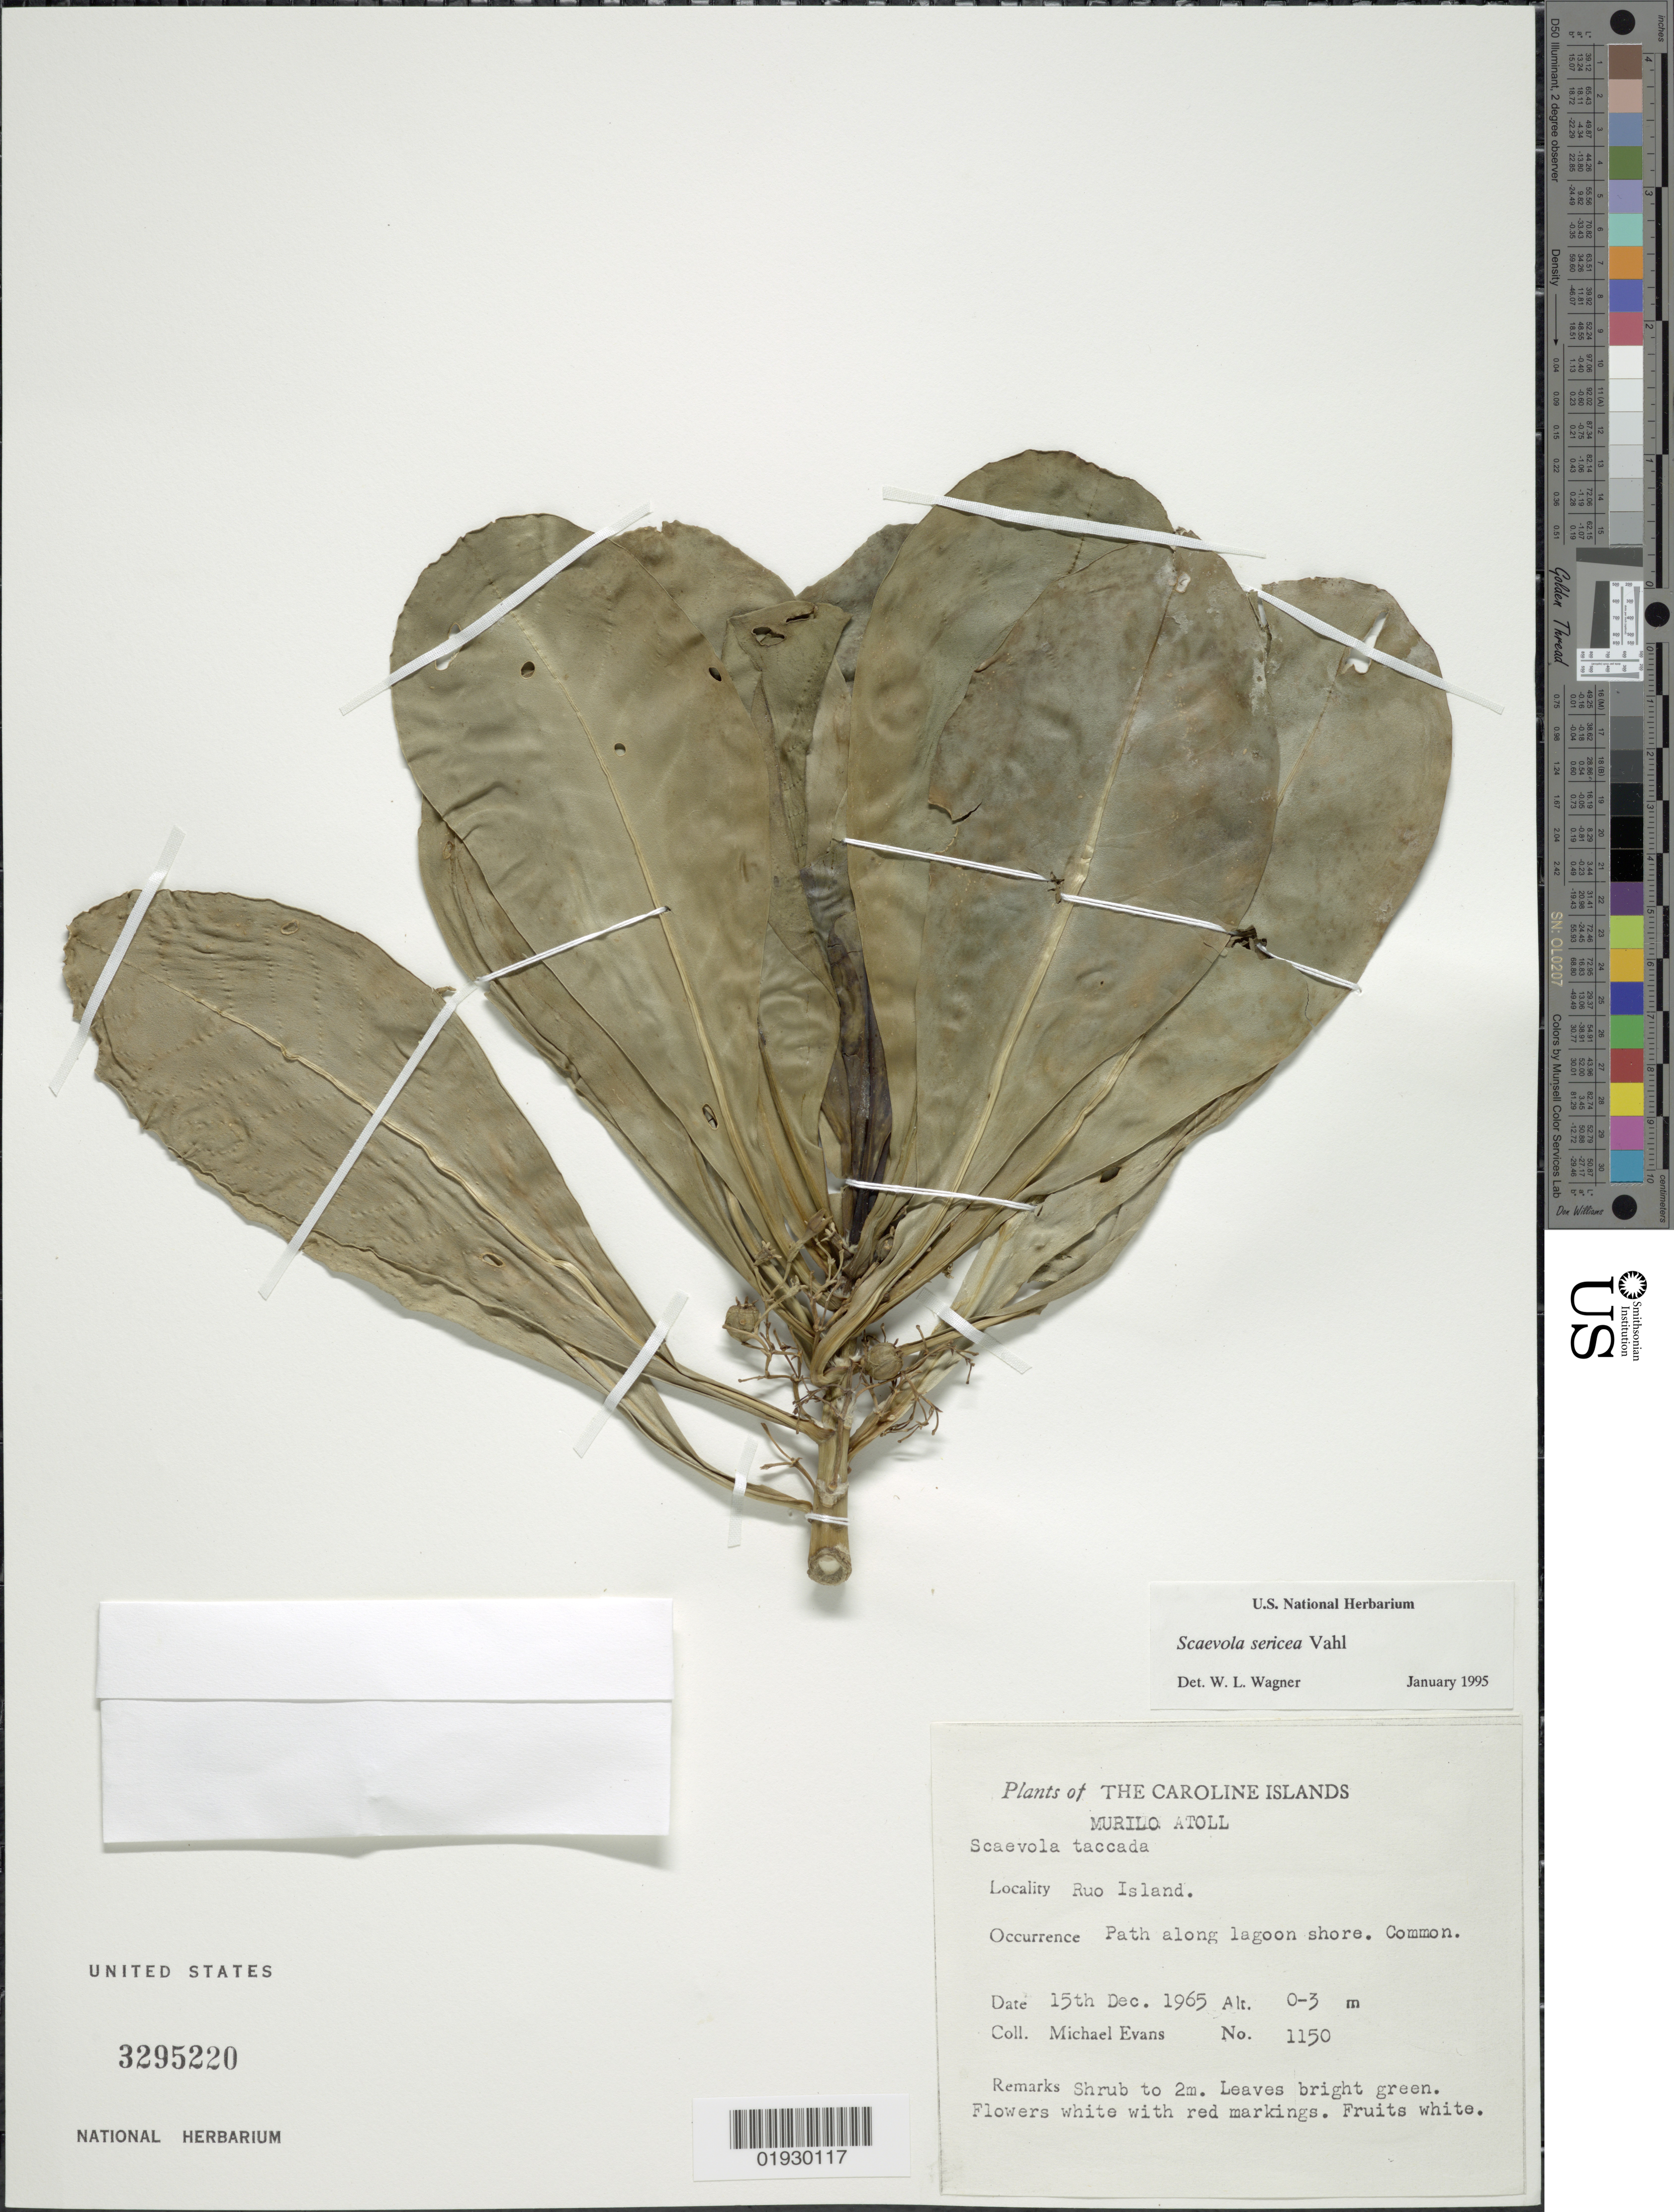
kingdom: Plantae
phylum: Tracheophyta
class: Magnoliopsida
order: Asterales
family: Goodeniaceae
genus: Scaevola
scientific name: Scaevola taccada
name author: (Gaertn.) Roxb.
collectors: M. Evans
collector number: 1150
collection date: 1965-12-15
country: Micronesia, Federated States of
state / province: Truk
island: Murilo Atoll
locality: Caroline Islands, Murilo Atoll, Ruo Island.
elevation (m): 0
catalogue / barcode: US 3295220